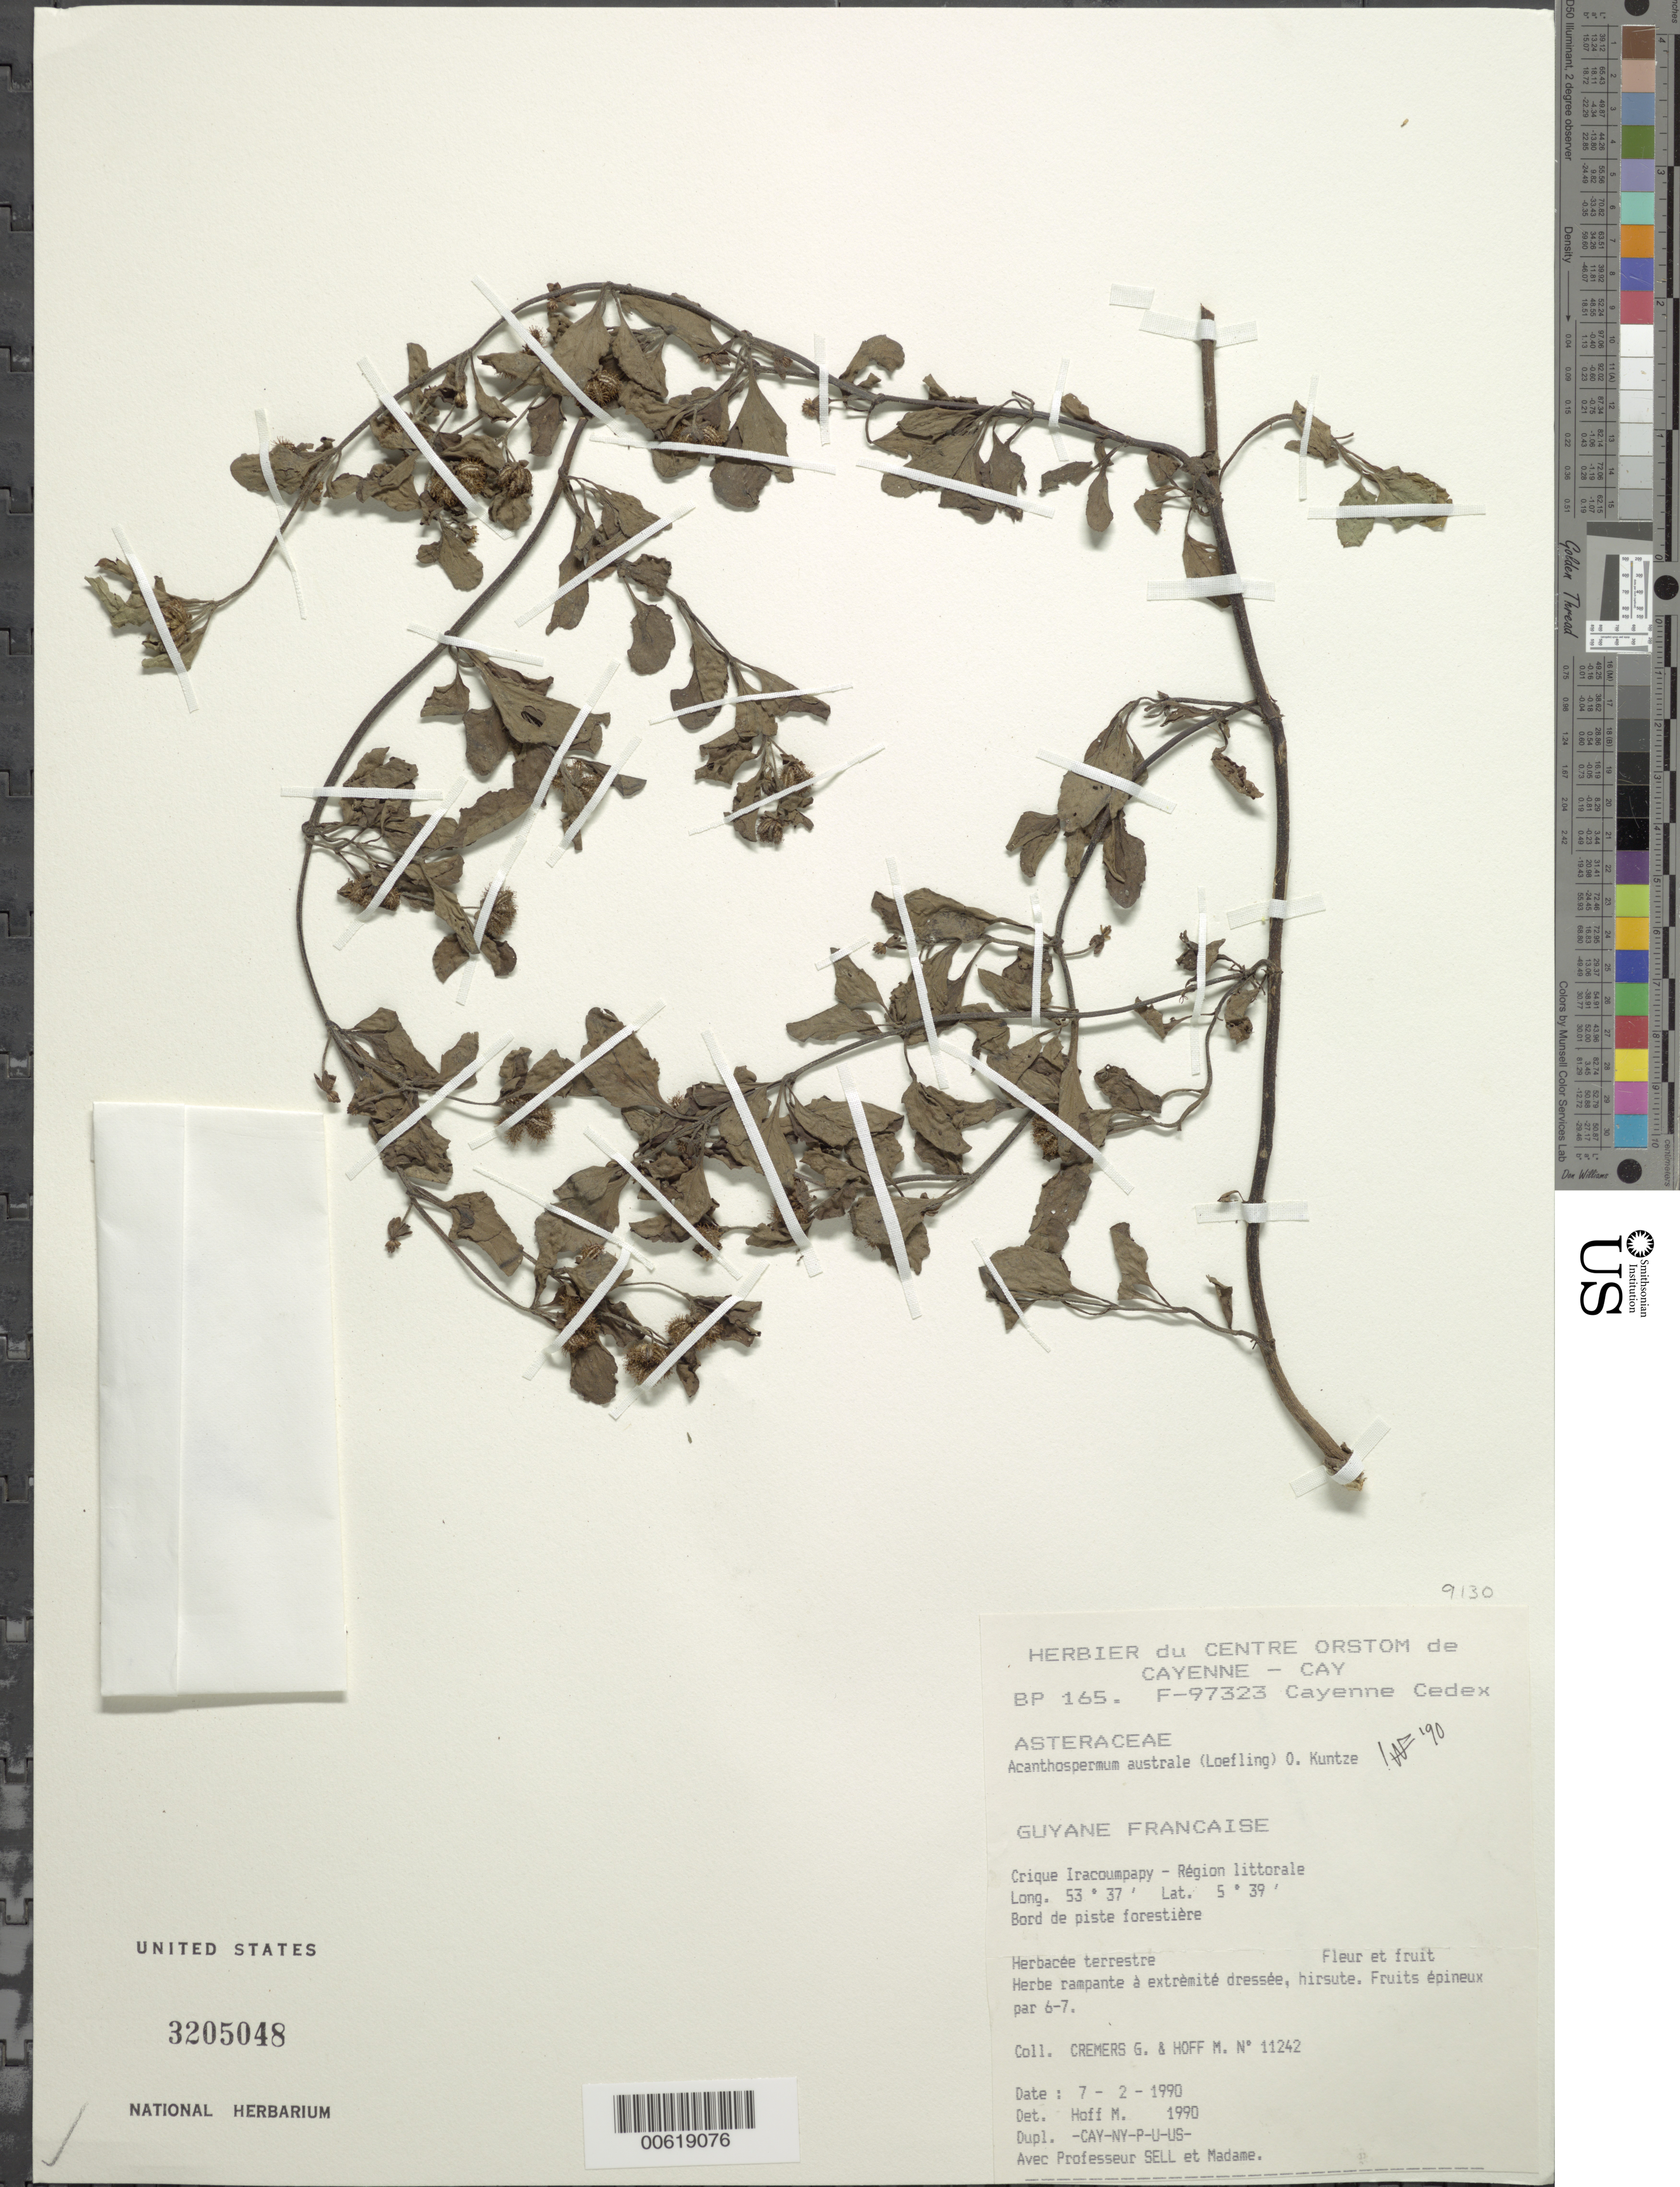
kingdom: Plantae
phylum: Tracheophyta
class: Magnoliopsida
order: Asterales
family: Asteraceae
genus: Acanthospermum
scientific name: Acanthospermum australe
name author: (Loefl.) Kuntze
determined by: Funk, Vicki A., (BOT), Smithsonian Institution - National Museum of Natural History (UNITED STATES)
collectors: G. Cremers & M. Hoff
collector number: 11242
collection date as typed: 7-Feb-90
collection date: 1990-02-07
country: French Guiana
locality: Crique Iracoumpapy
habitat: Region littorale, bord de piste forestiere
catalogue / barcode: US 3205048